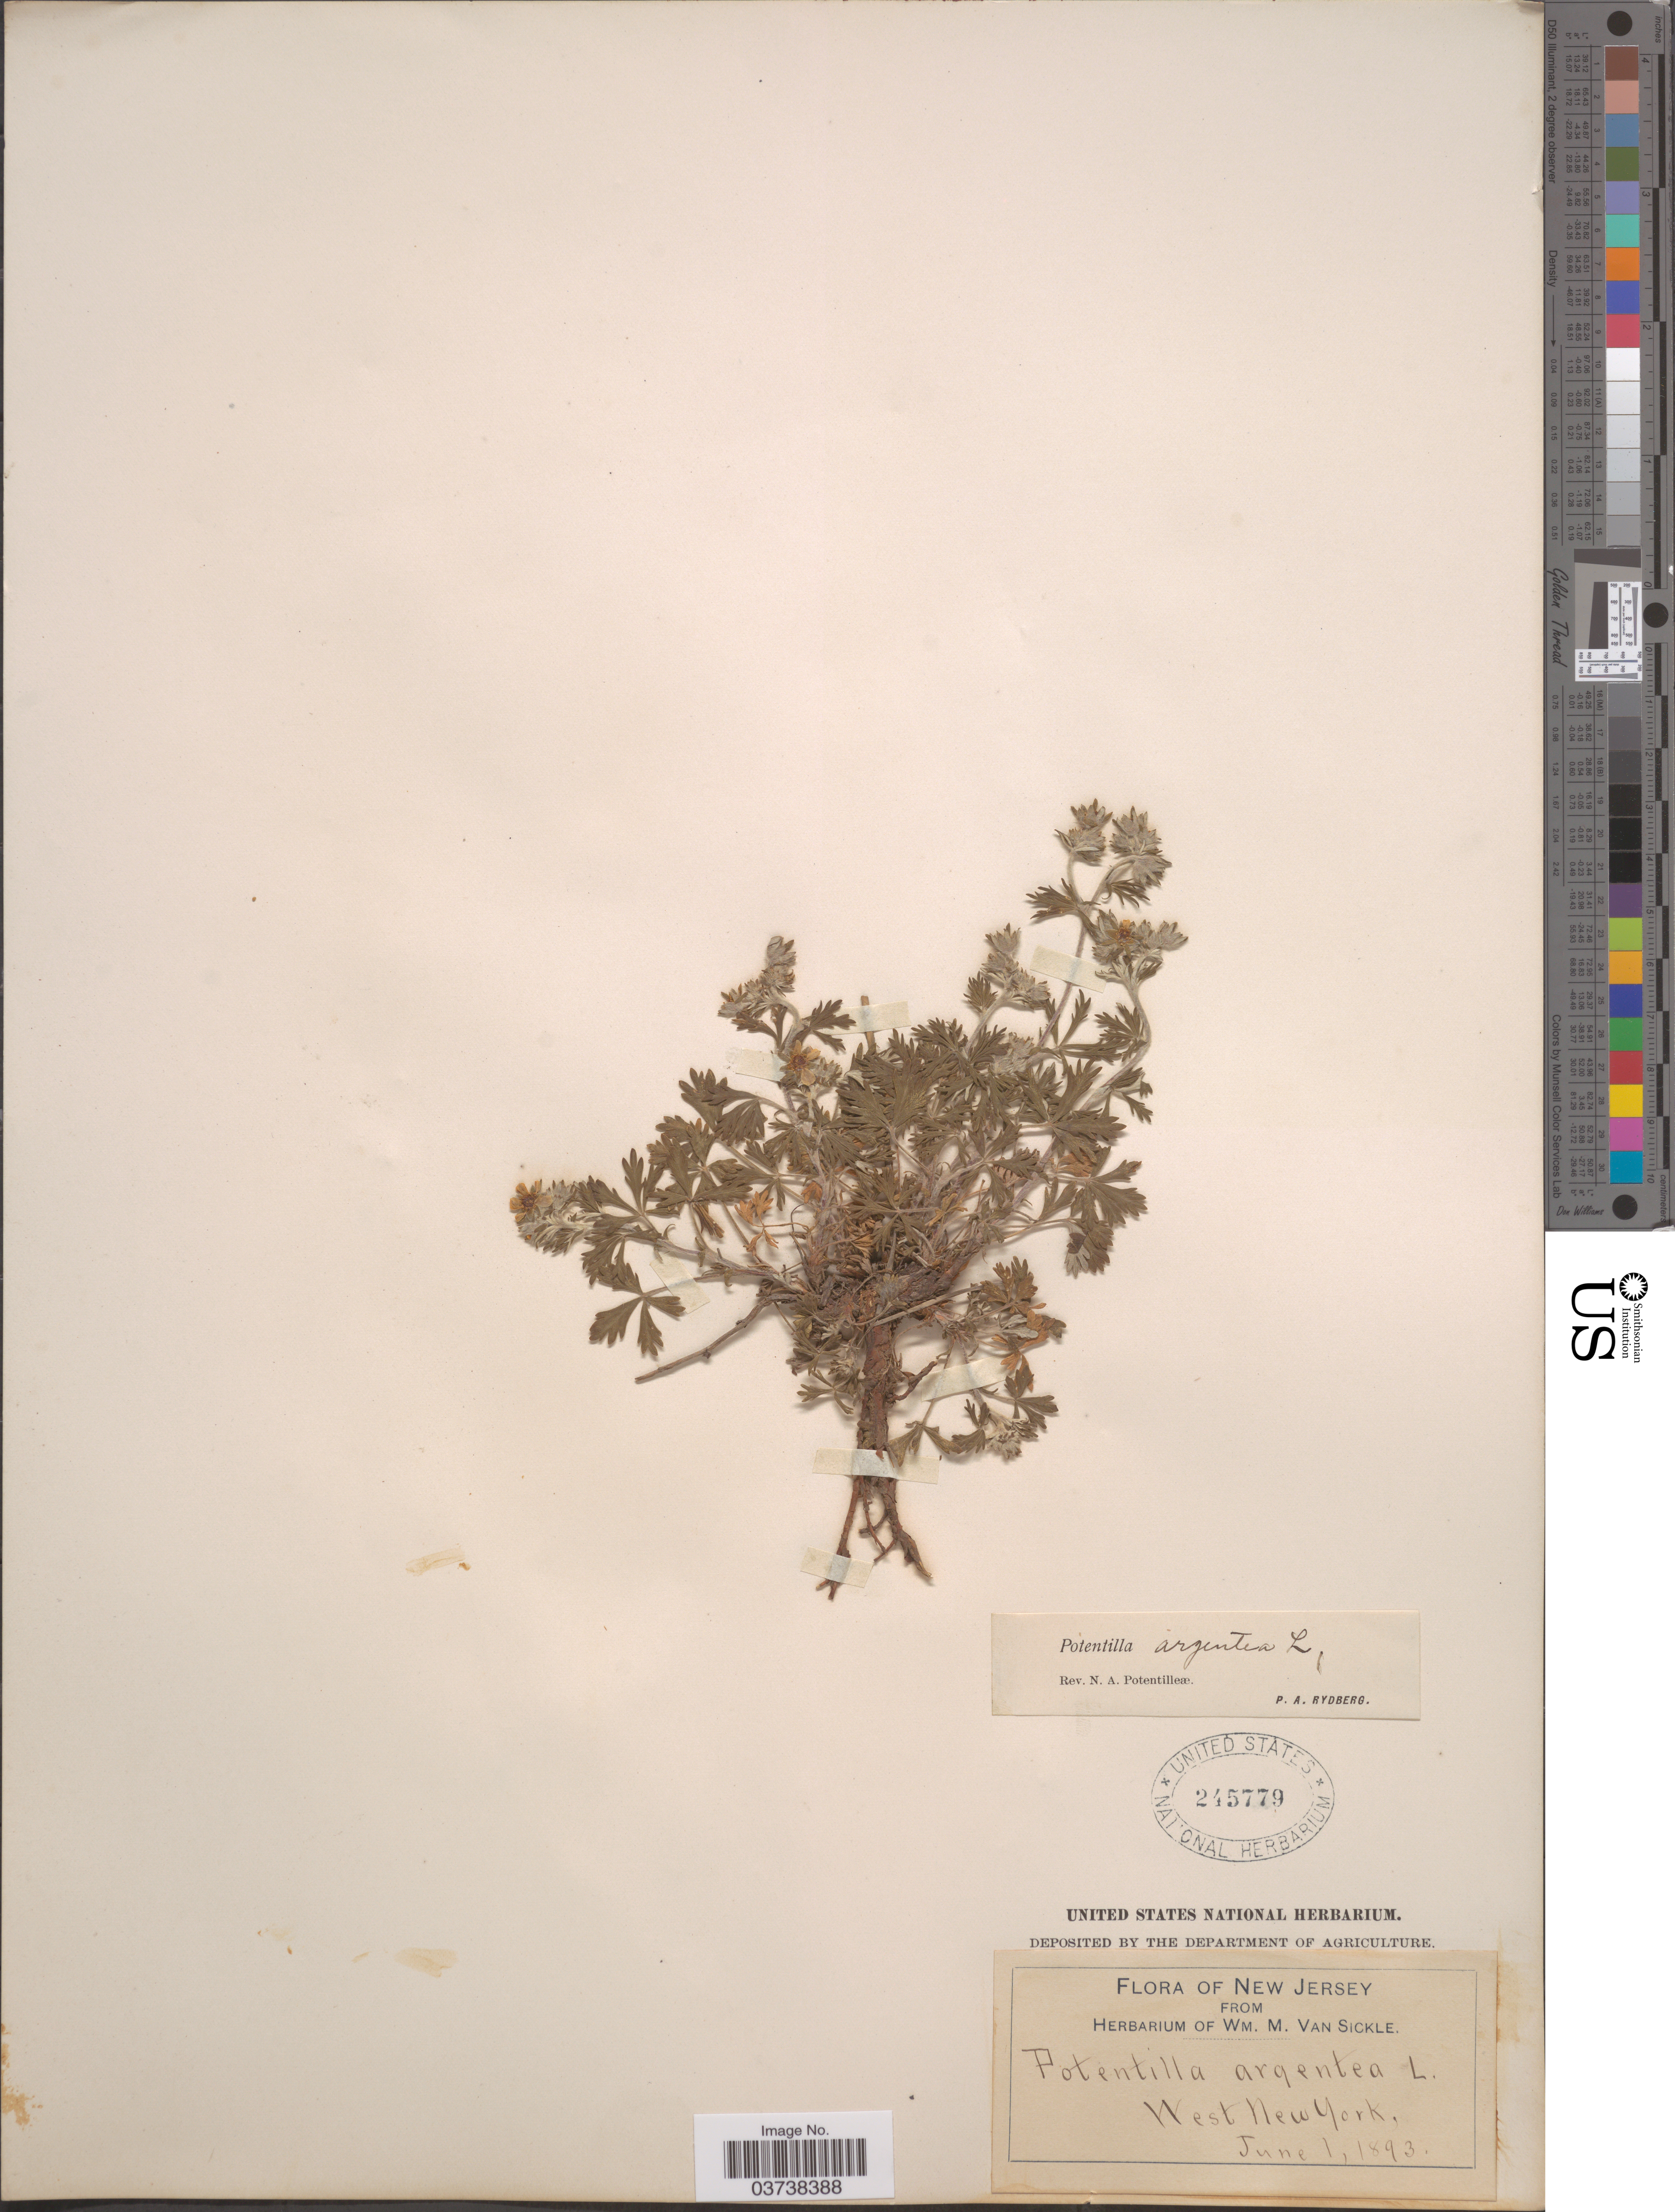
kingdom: Plantae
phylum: Tracheophyta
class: Magnoliopsida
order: Rosales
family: Rosaceae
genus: Potentilla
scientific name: Potentilla argentea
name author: L.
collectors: ex herb. Wm. M. Van Sickle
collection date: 1893-06-01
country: United States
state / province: New Jersey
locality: West New York.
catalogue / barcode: US 245779